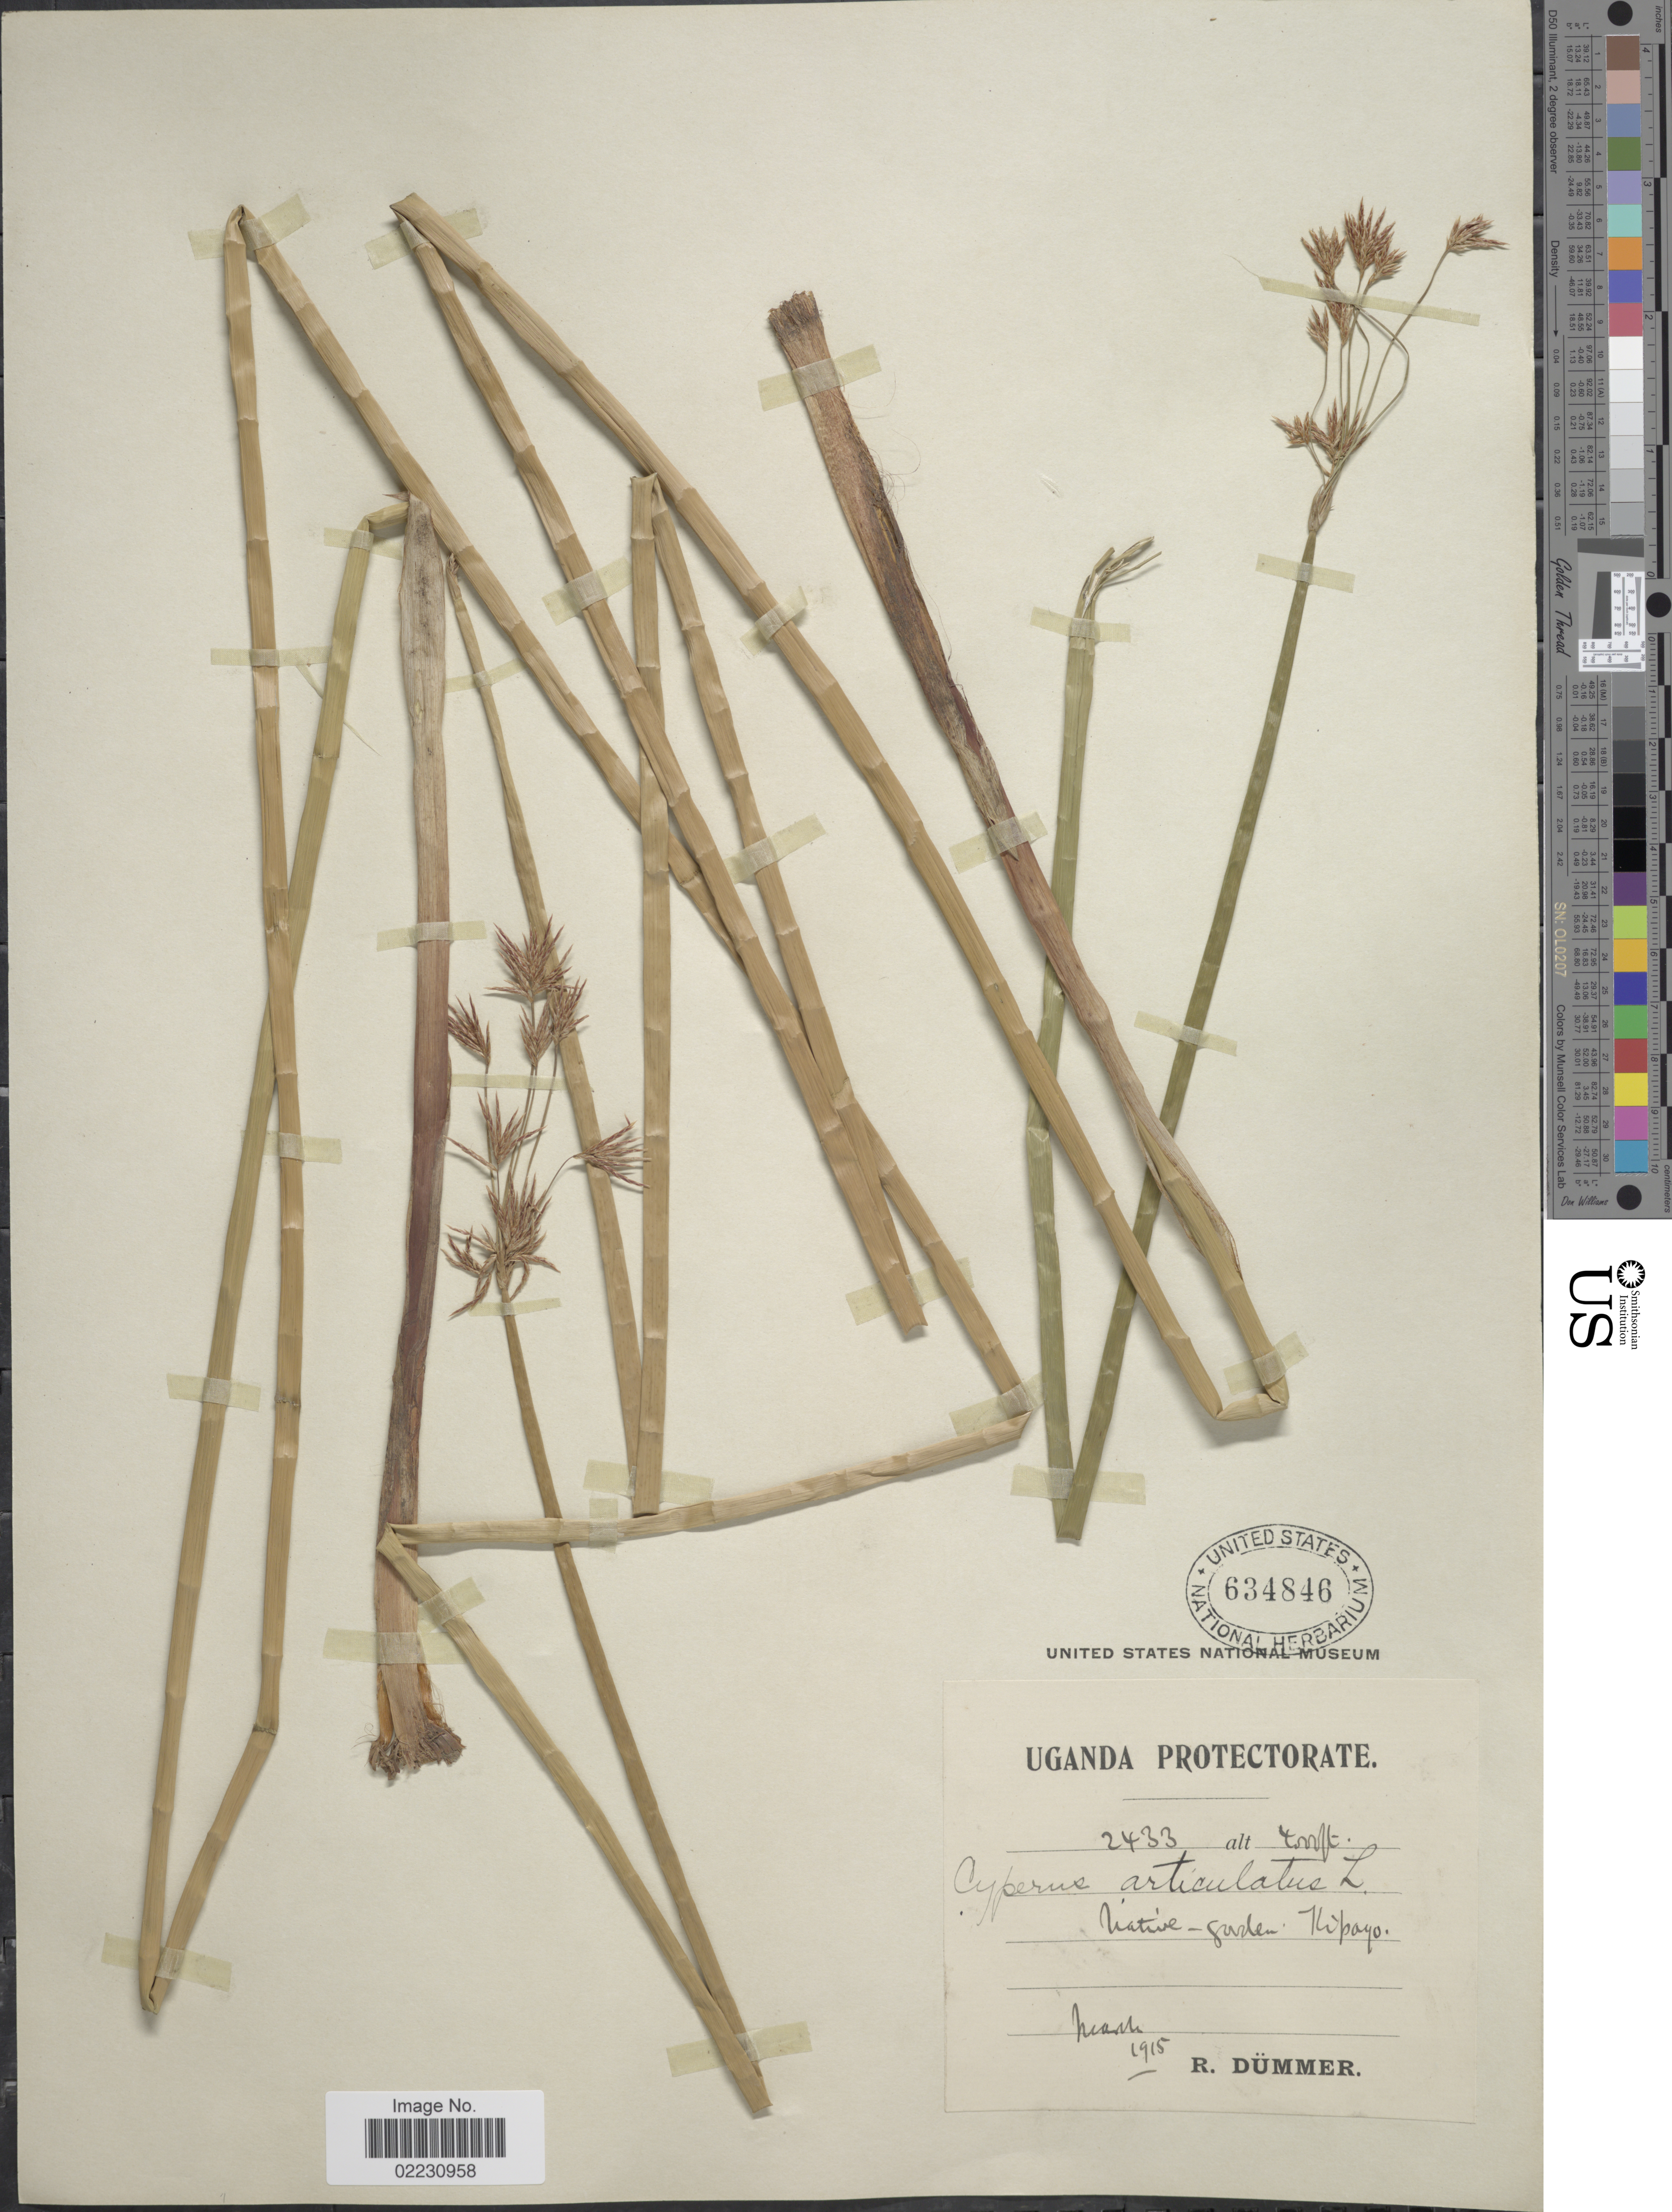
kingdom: Plantae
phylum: Tracheophyta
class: Liliopsida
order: Poales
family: Cyperaceae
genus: Cyperus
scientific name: Cyperus articulatus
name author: L.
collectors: R. Drummer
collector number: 2433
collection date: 1915-03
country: Uganda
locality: Uganda protectorate, Native-garden Kipayo.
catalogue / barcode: US 634846